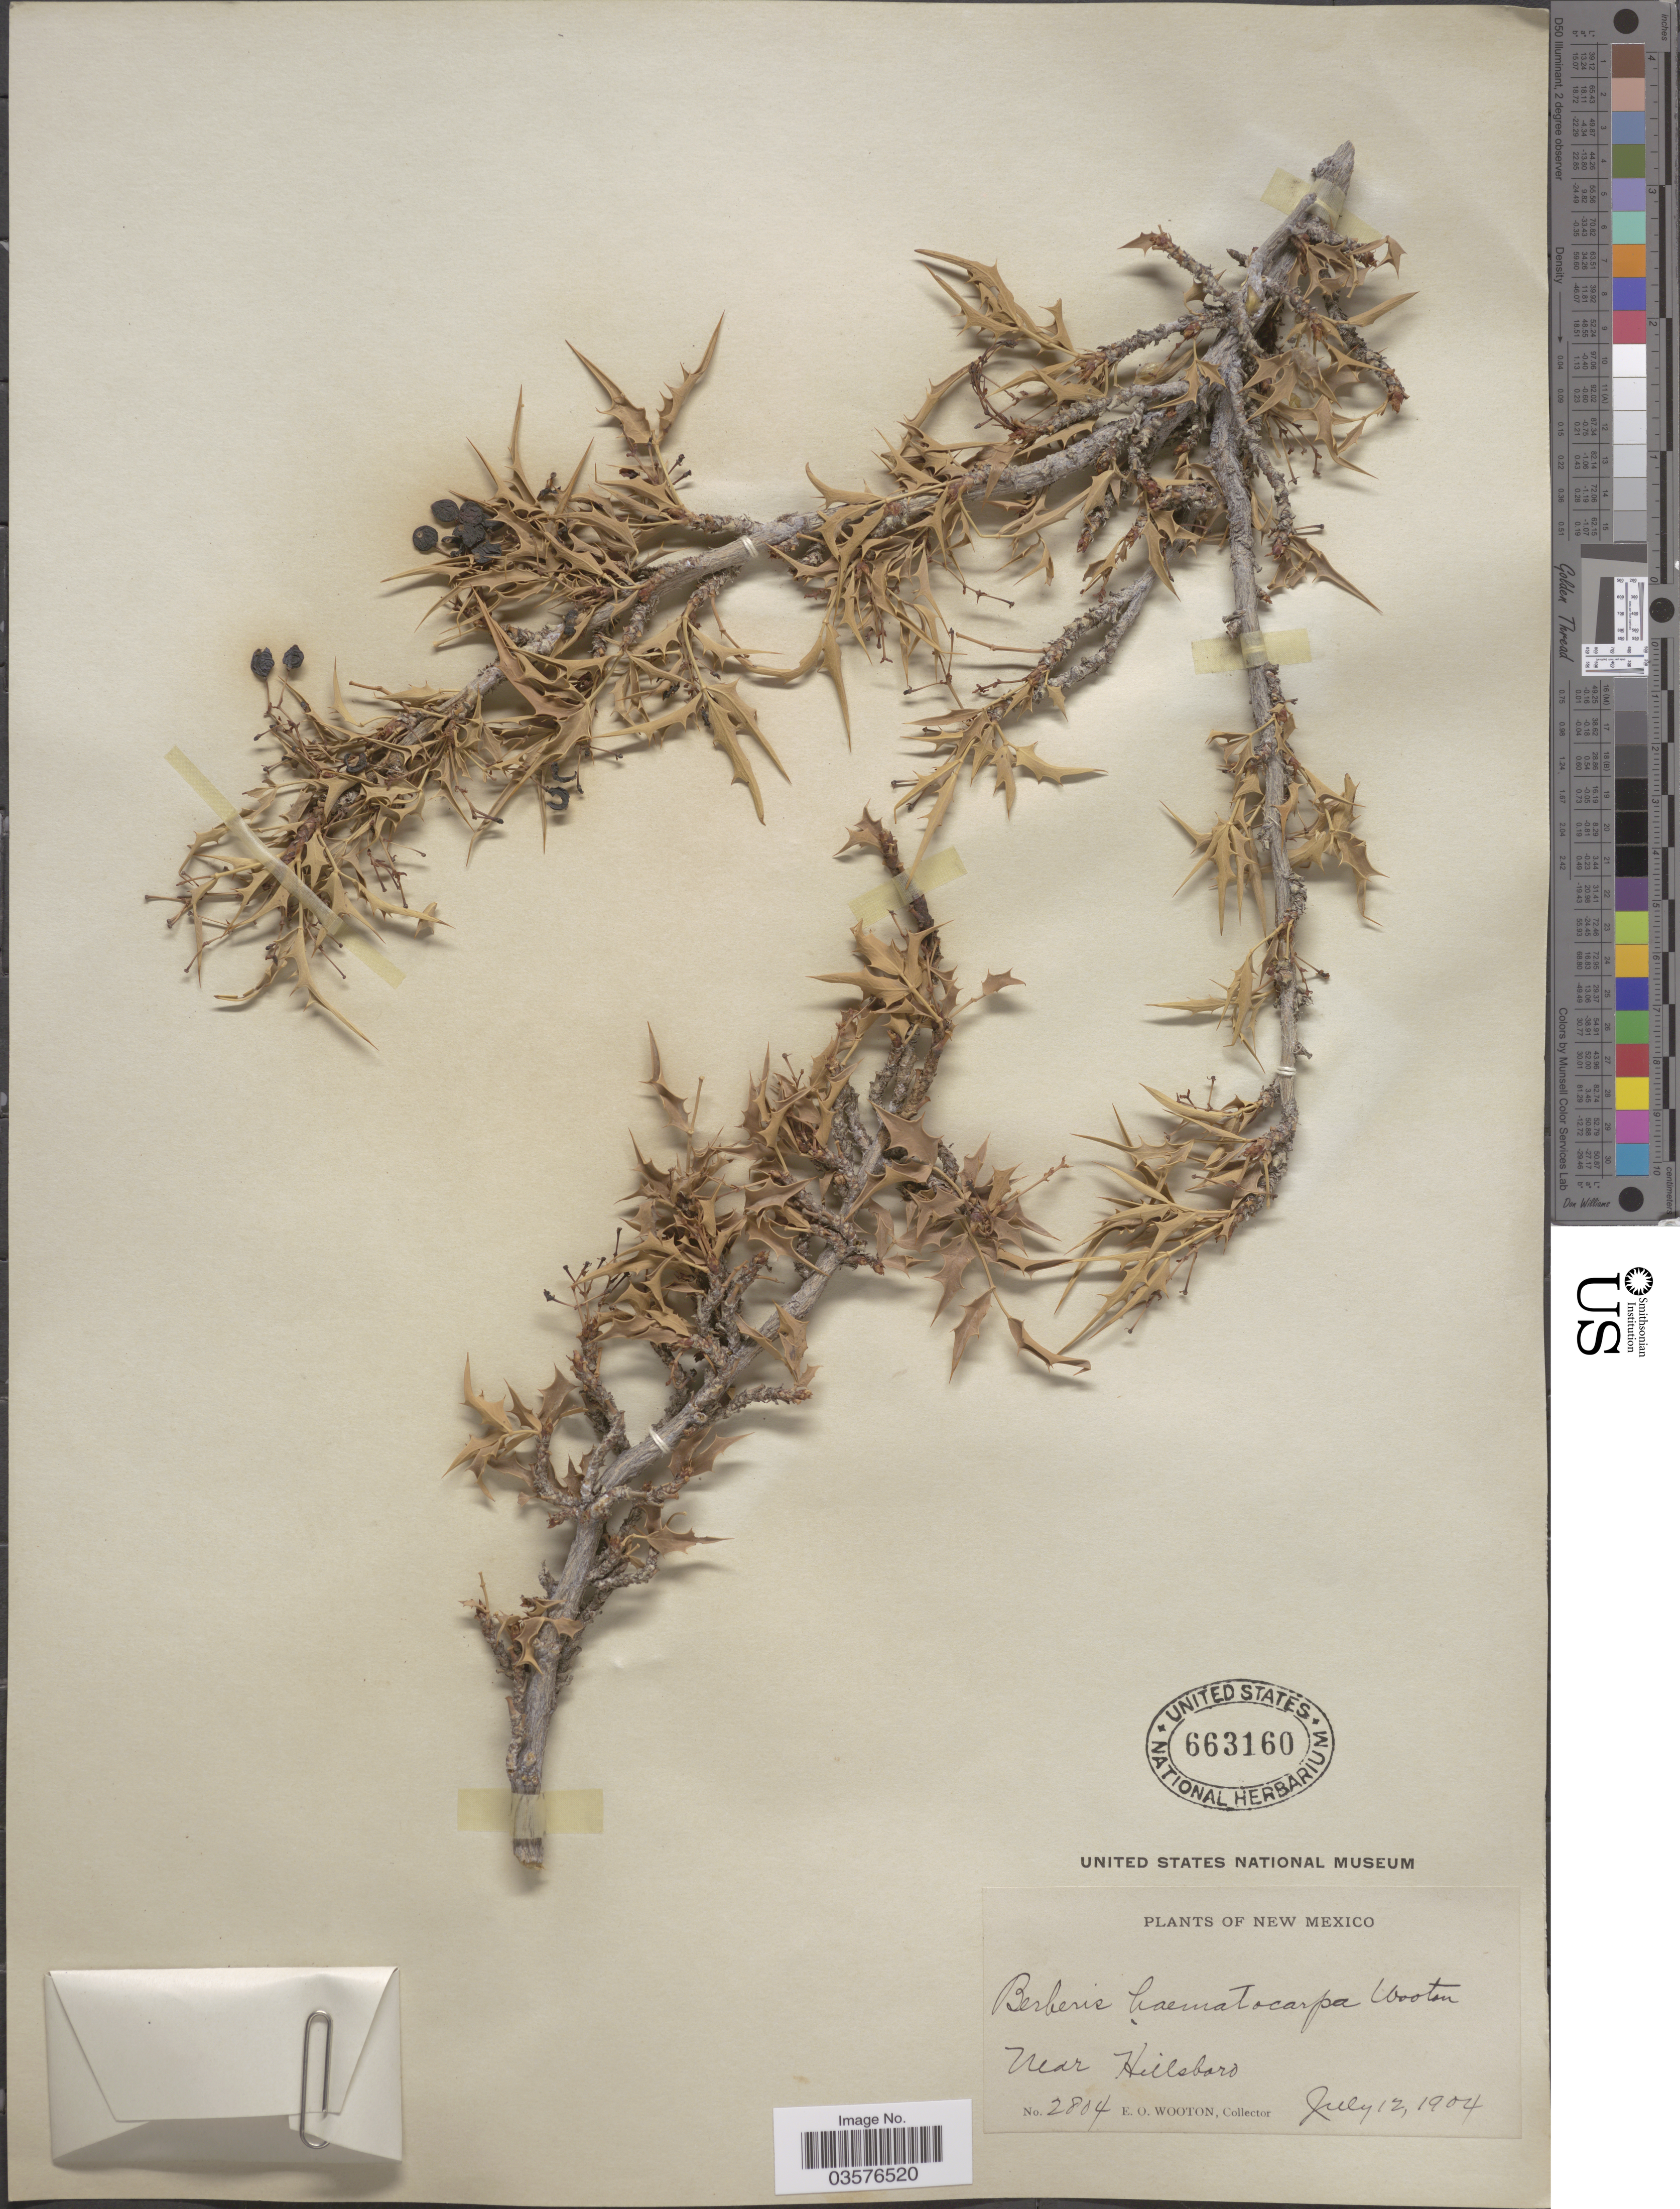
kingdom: Plantae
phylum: Tracheophyta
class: Magnoliopsida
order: Ranunculales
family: Berberidaceae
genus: Mahonia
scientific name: Mahonia haematocarpa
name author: (Wooton) Fedde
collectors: E. O. Wooton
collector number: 2804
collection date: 1904-07-12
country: United States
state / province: New Mexico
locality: Near Hilsboro.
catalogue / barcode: US 663160